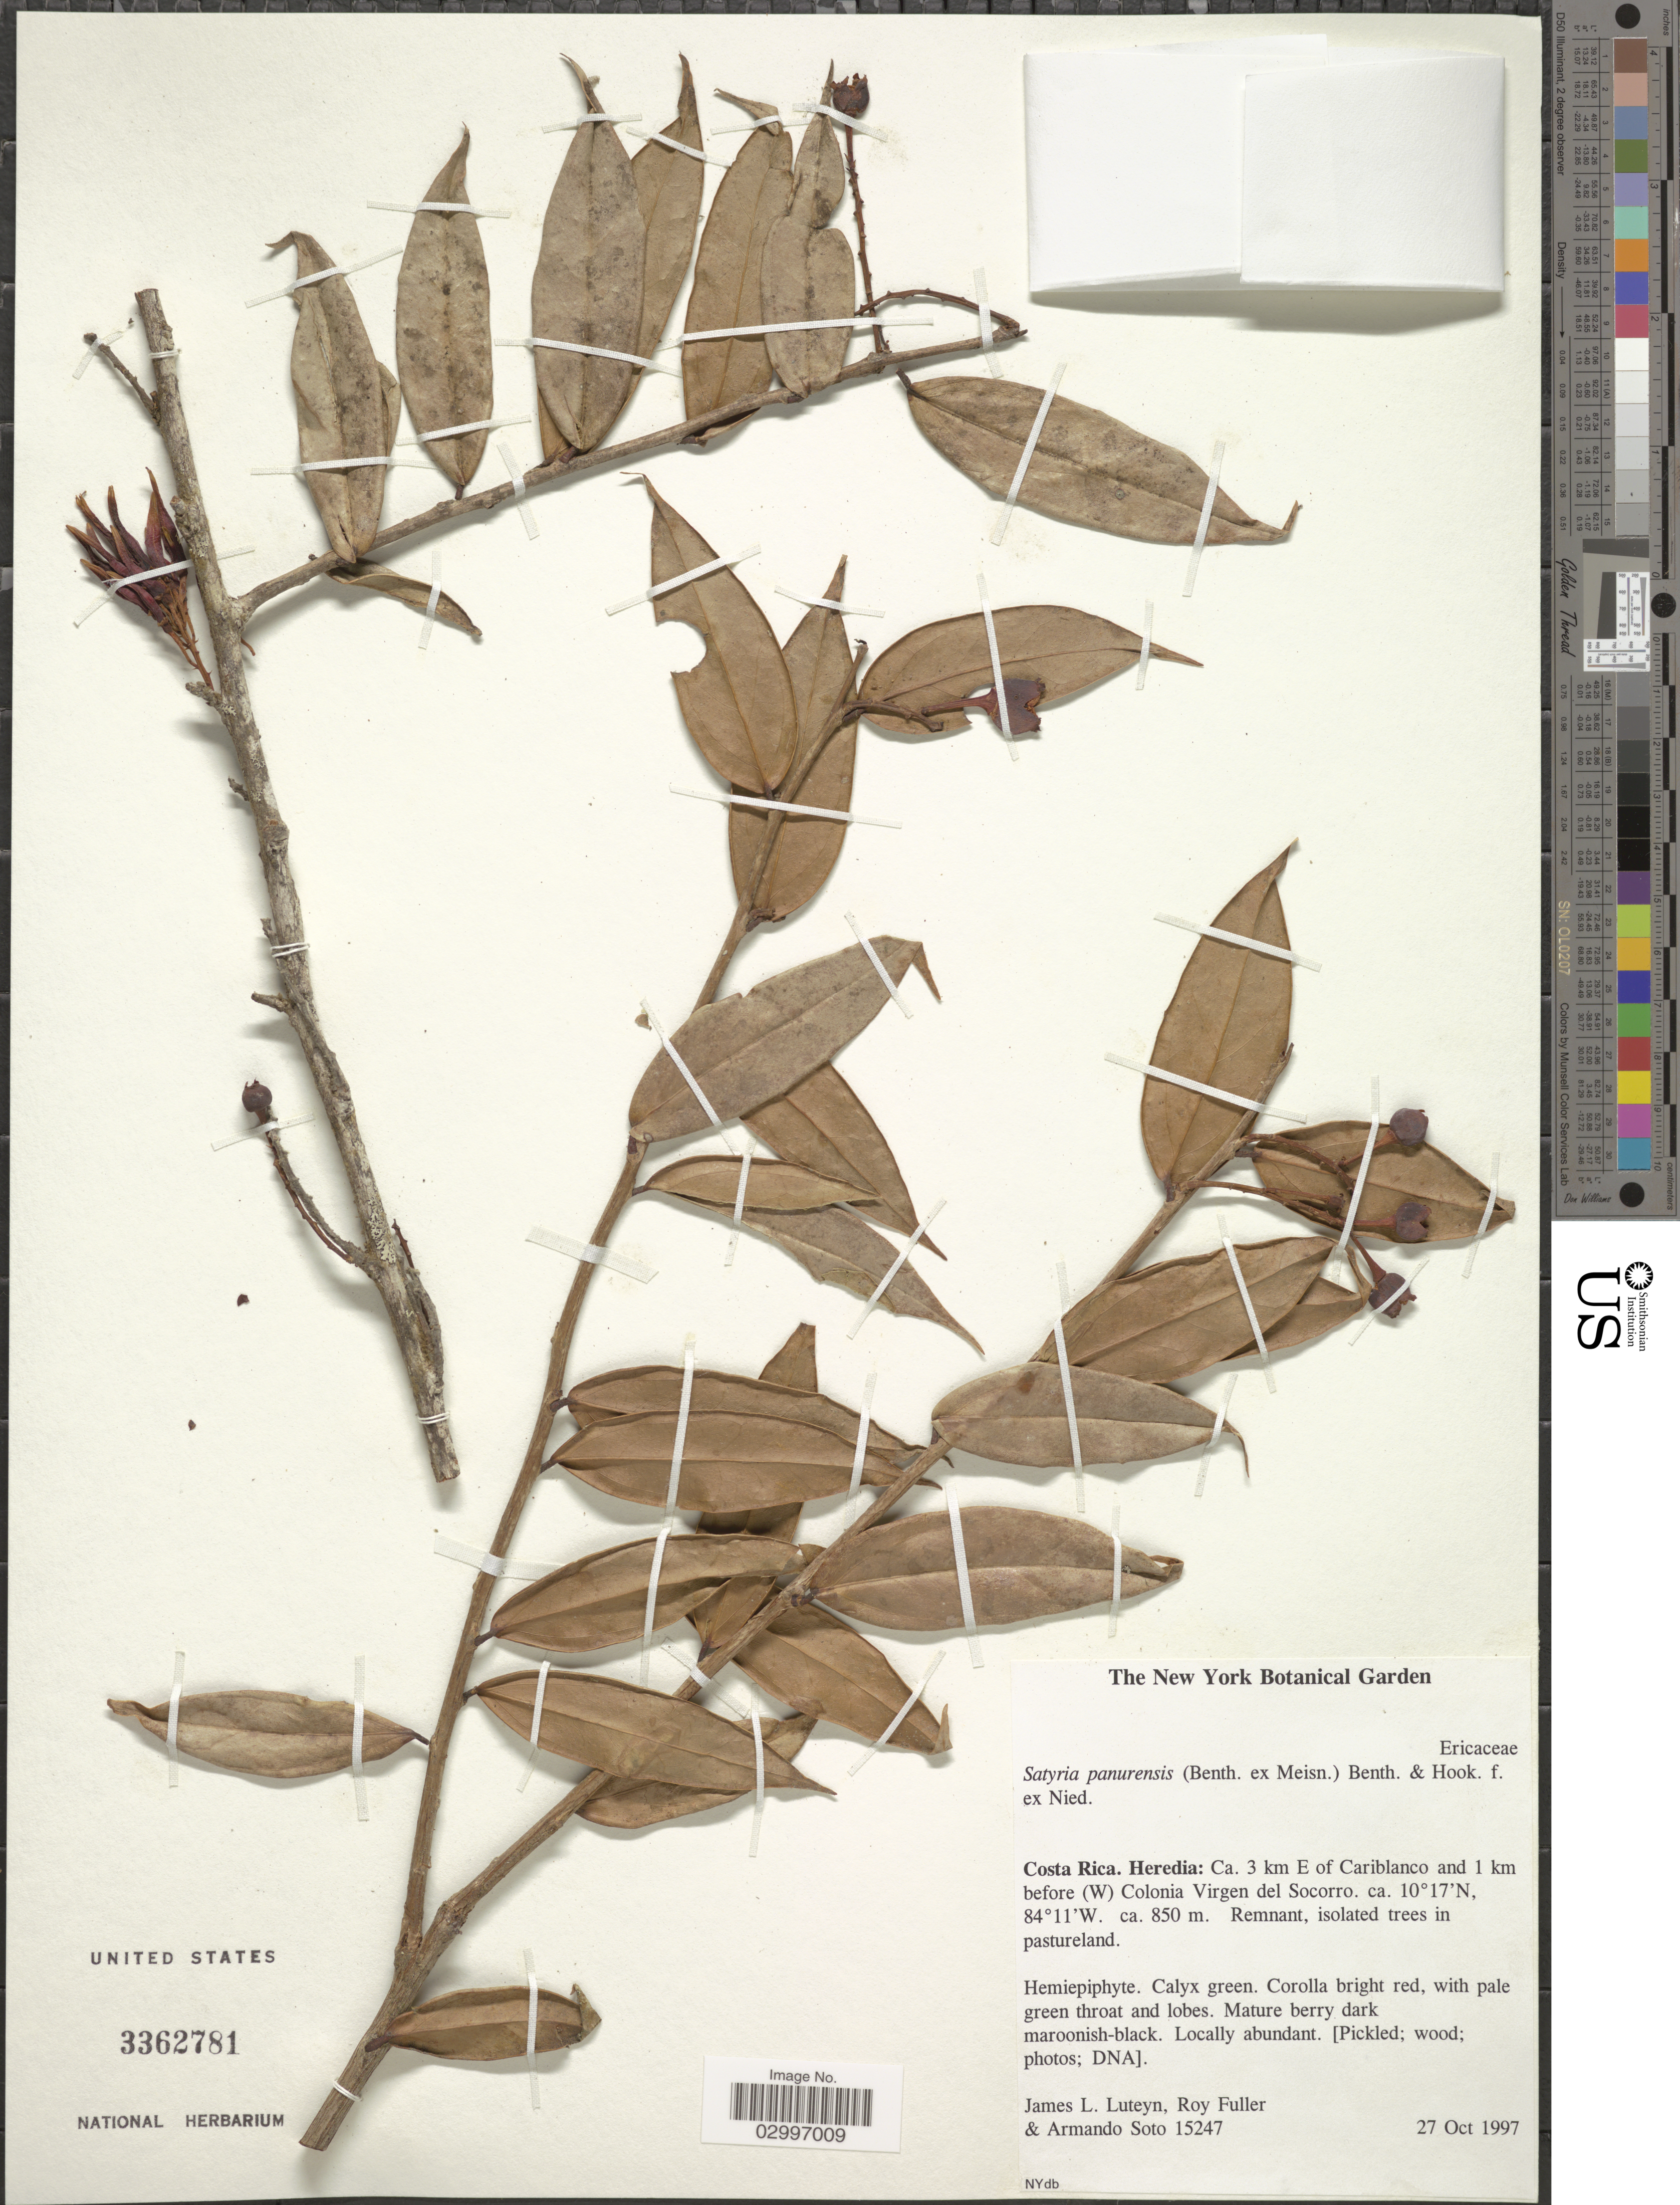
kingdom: Plantae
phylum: Tracheophyta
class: Magnoliopsida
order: Ericales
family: Ericaceae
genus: Satyria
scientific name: Satyria panurensis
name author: (Benth. ex Meisn.) Benth. & Hook. f. ex Nied.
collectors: J. Luteyn & A. Soto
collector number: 15247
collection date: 1997-10-27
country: Costa Rica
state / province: Heredia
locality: Ca. 3 km E of Cariblanco and 1 km before (W) Colonia Virgen del Socorro.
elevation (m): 850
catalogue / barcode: US 3362781